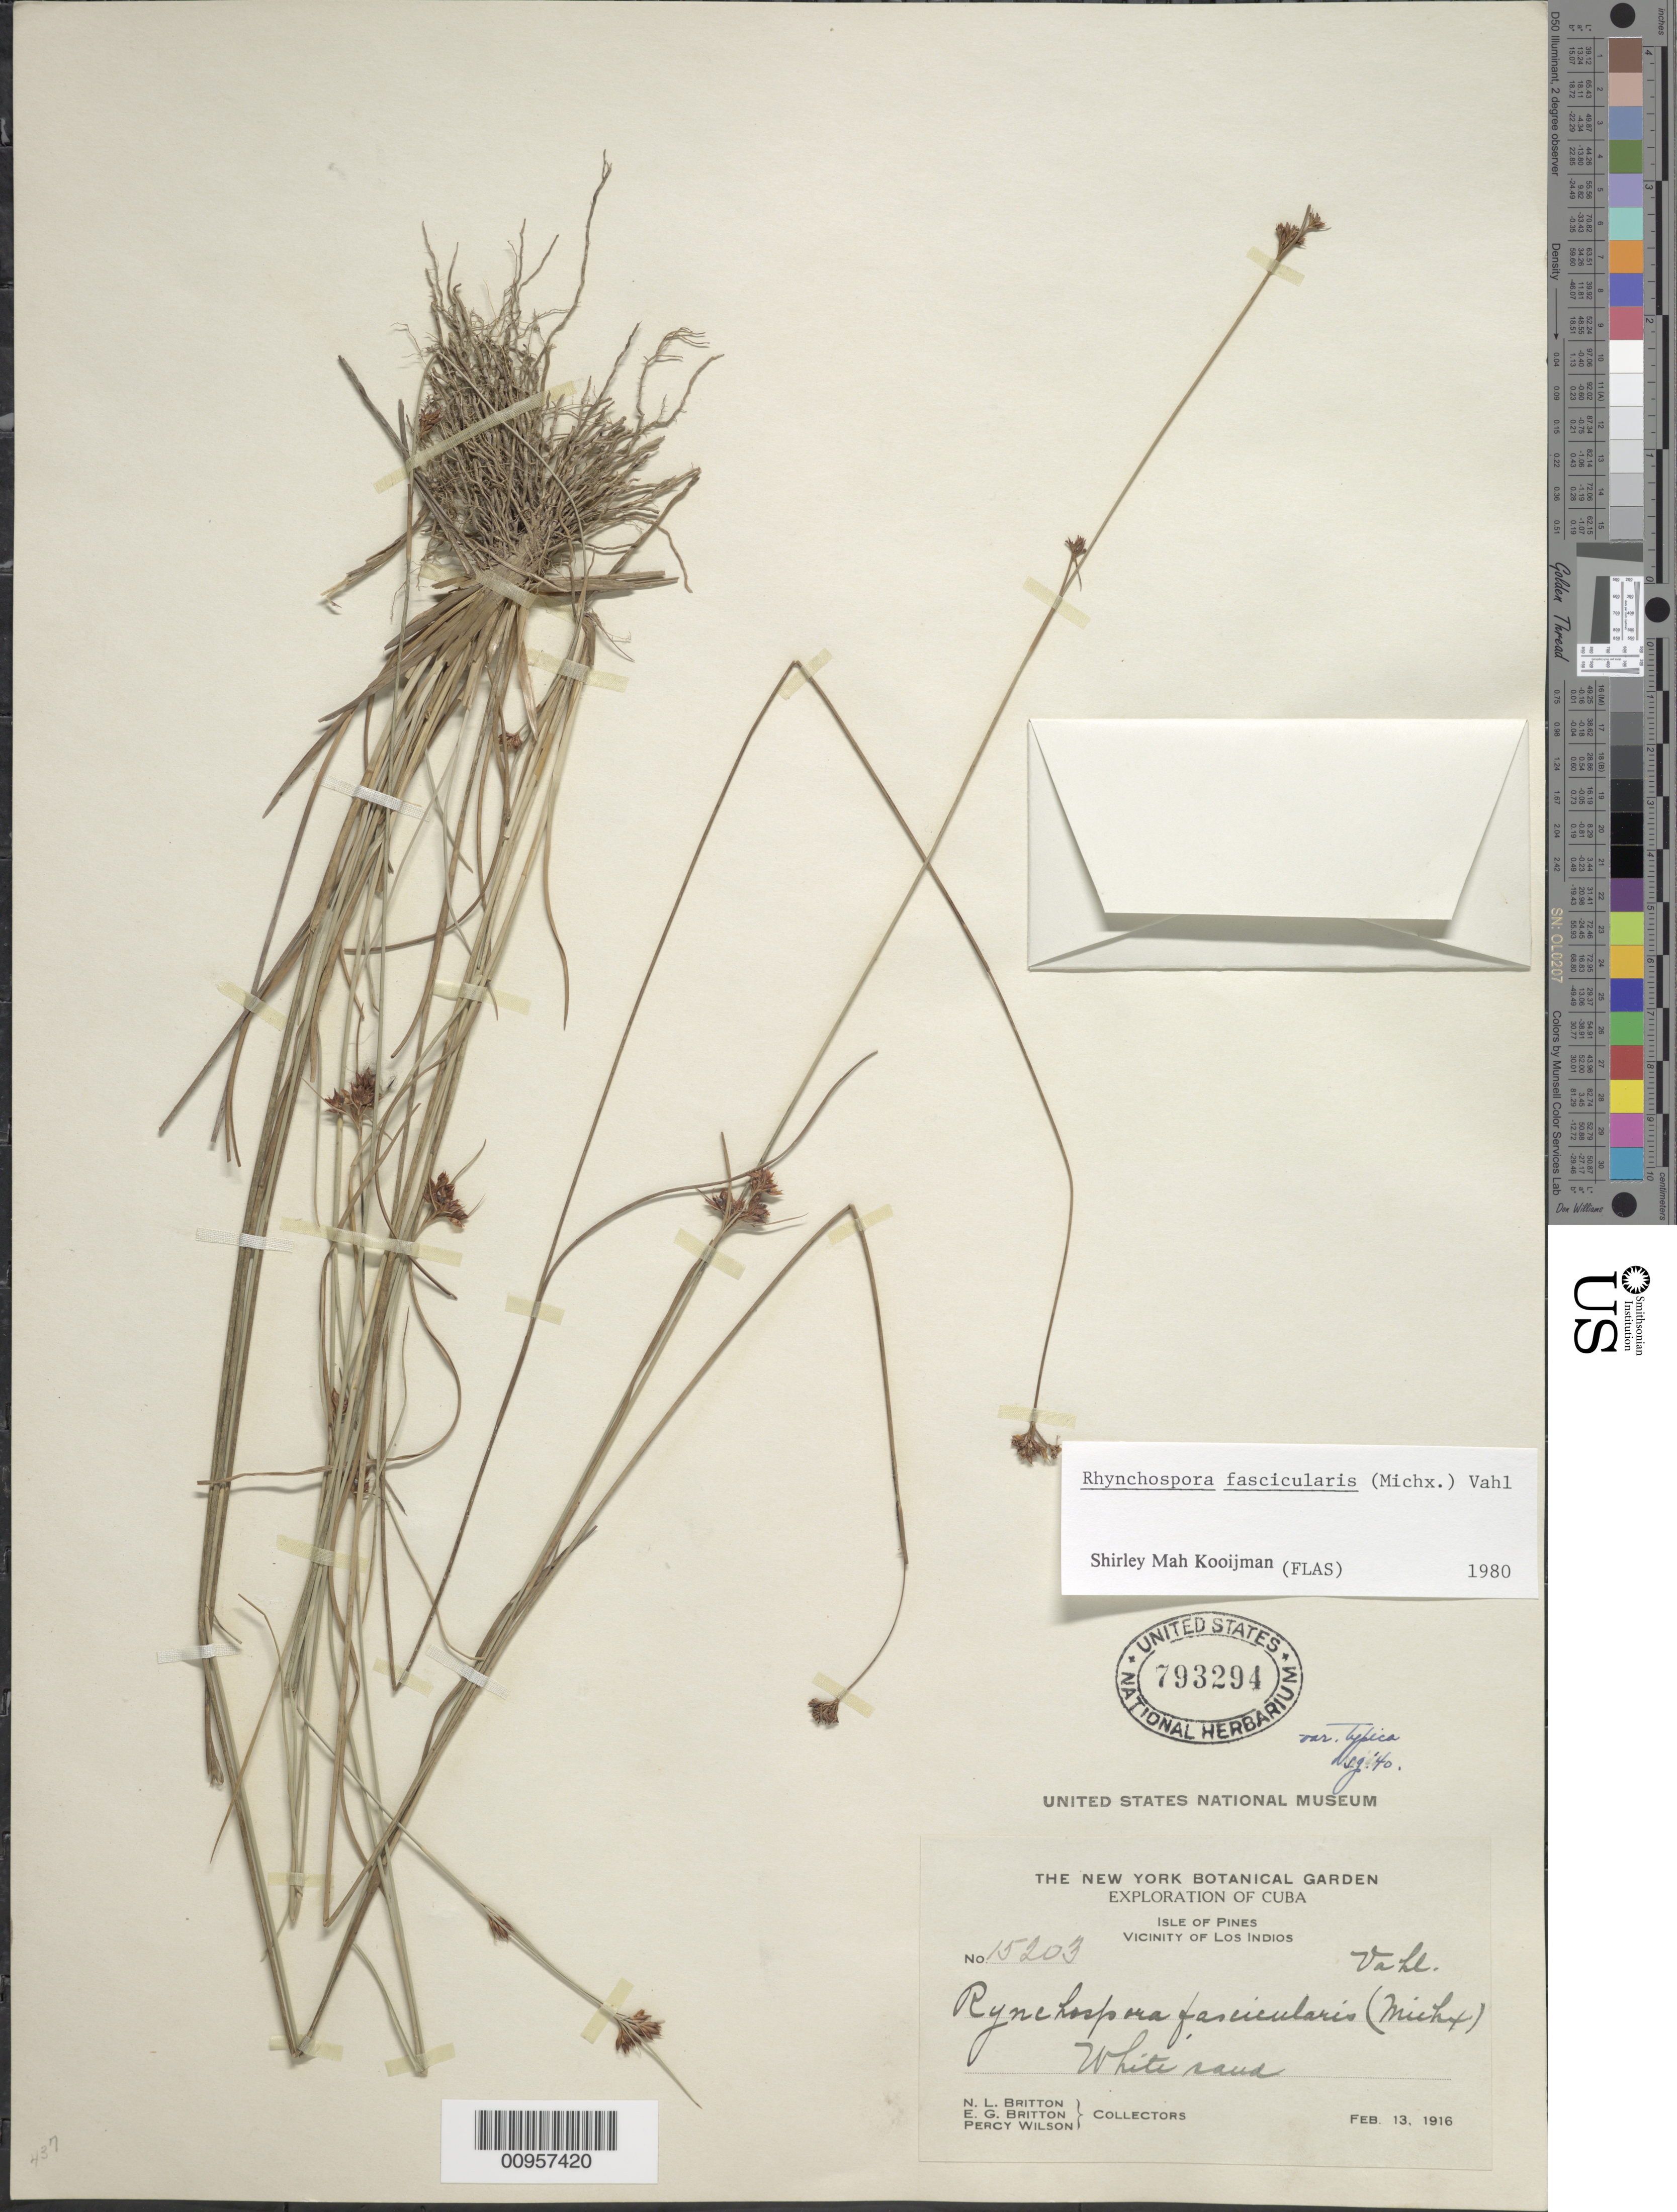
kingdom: Plantae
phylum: Tracheophyta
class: Liliopsida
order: Poales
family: Cyperaceae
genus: Rhynchospora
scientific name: Rhynchospora fascicularis subsp. fascicularis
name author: (Michx.) Vahl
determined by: Kooijman, S. M.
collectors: N. Britton, E. G. Britton & P. Wilson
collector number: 15203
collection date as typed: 13 Feb 1916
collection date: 1916-02-13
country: Cuba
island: Isla de la Juventud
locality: Vicinity of Los Indios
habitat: White sand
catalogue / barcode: US 793294